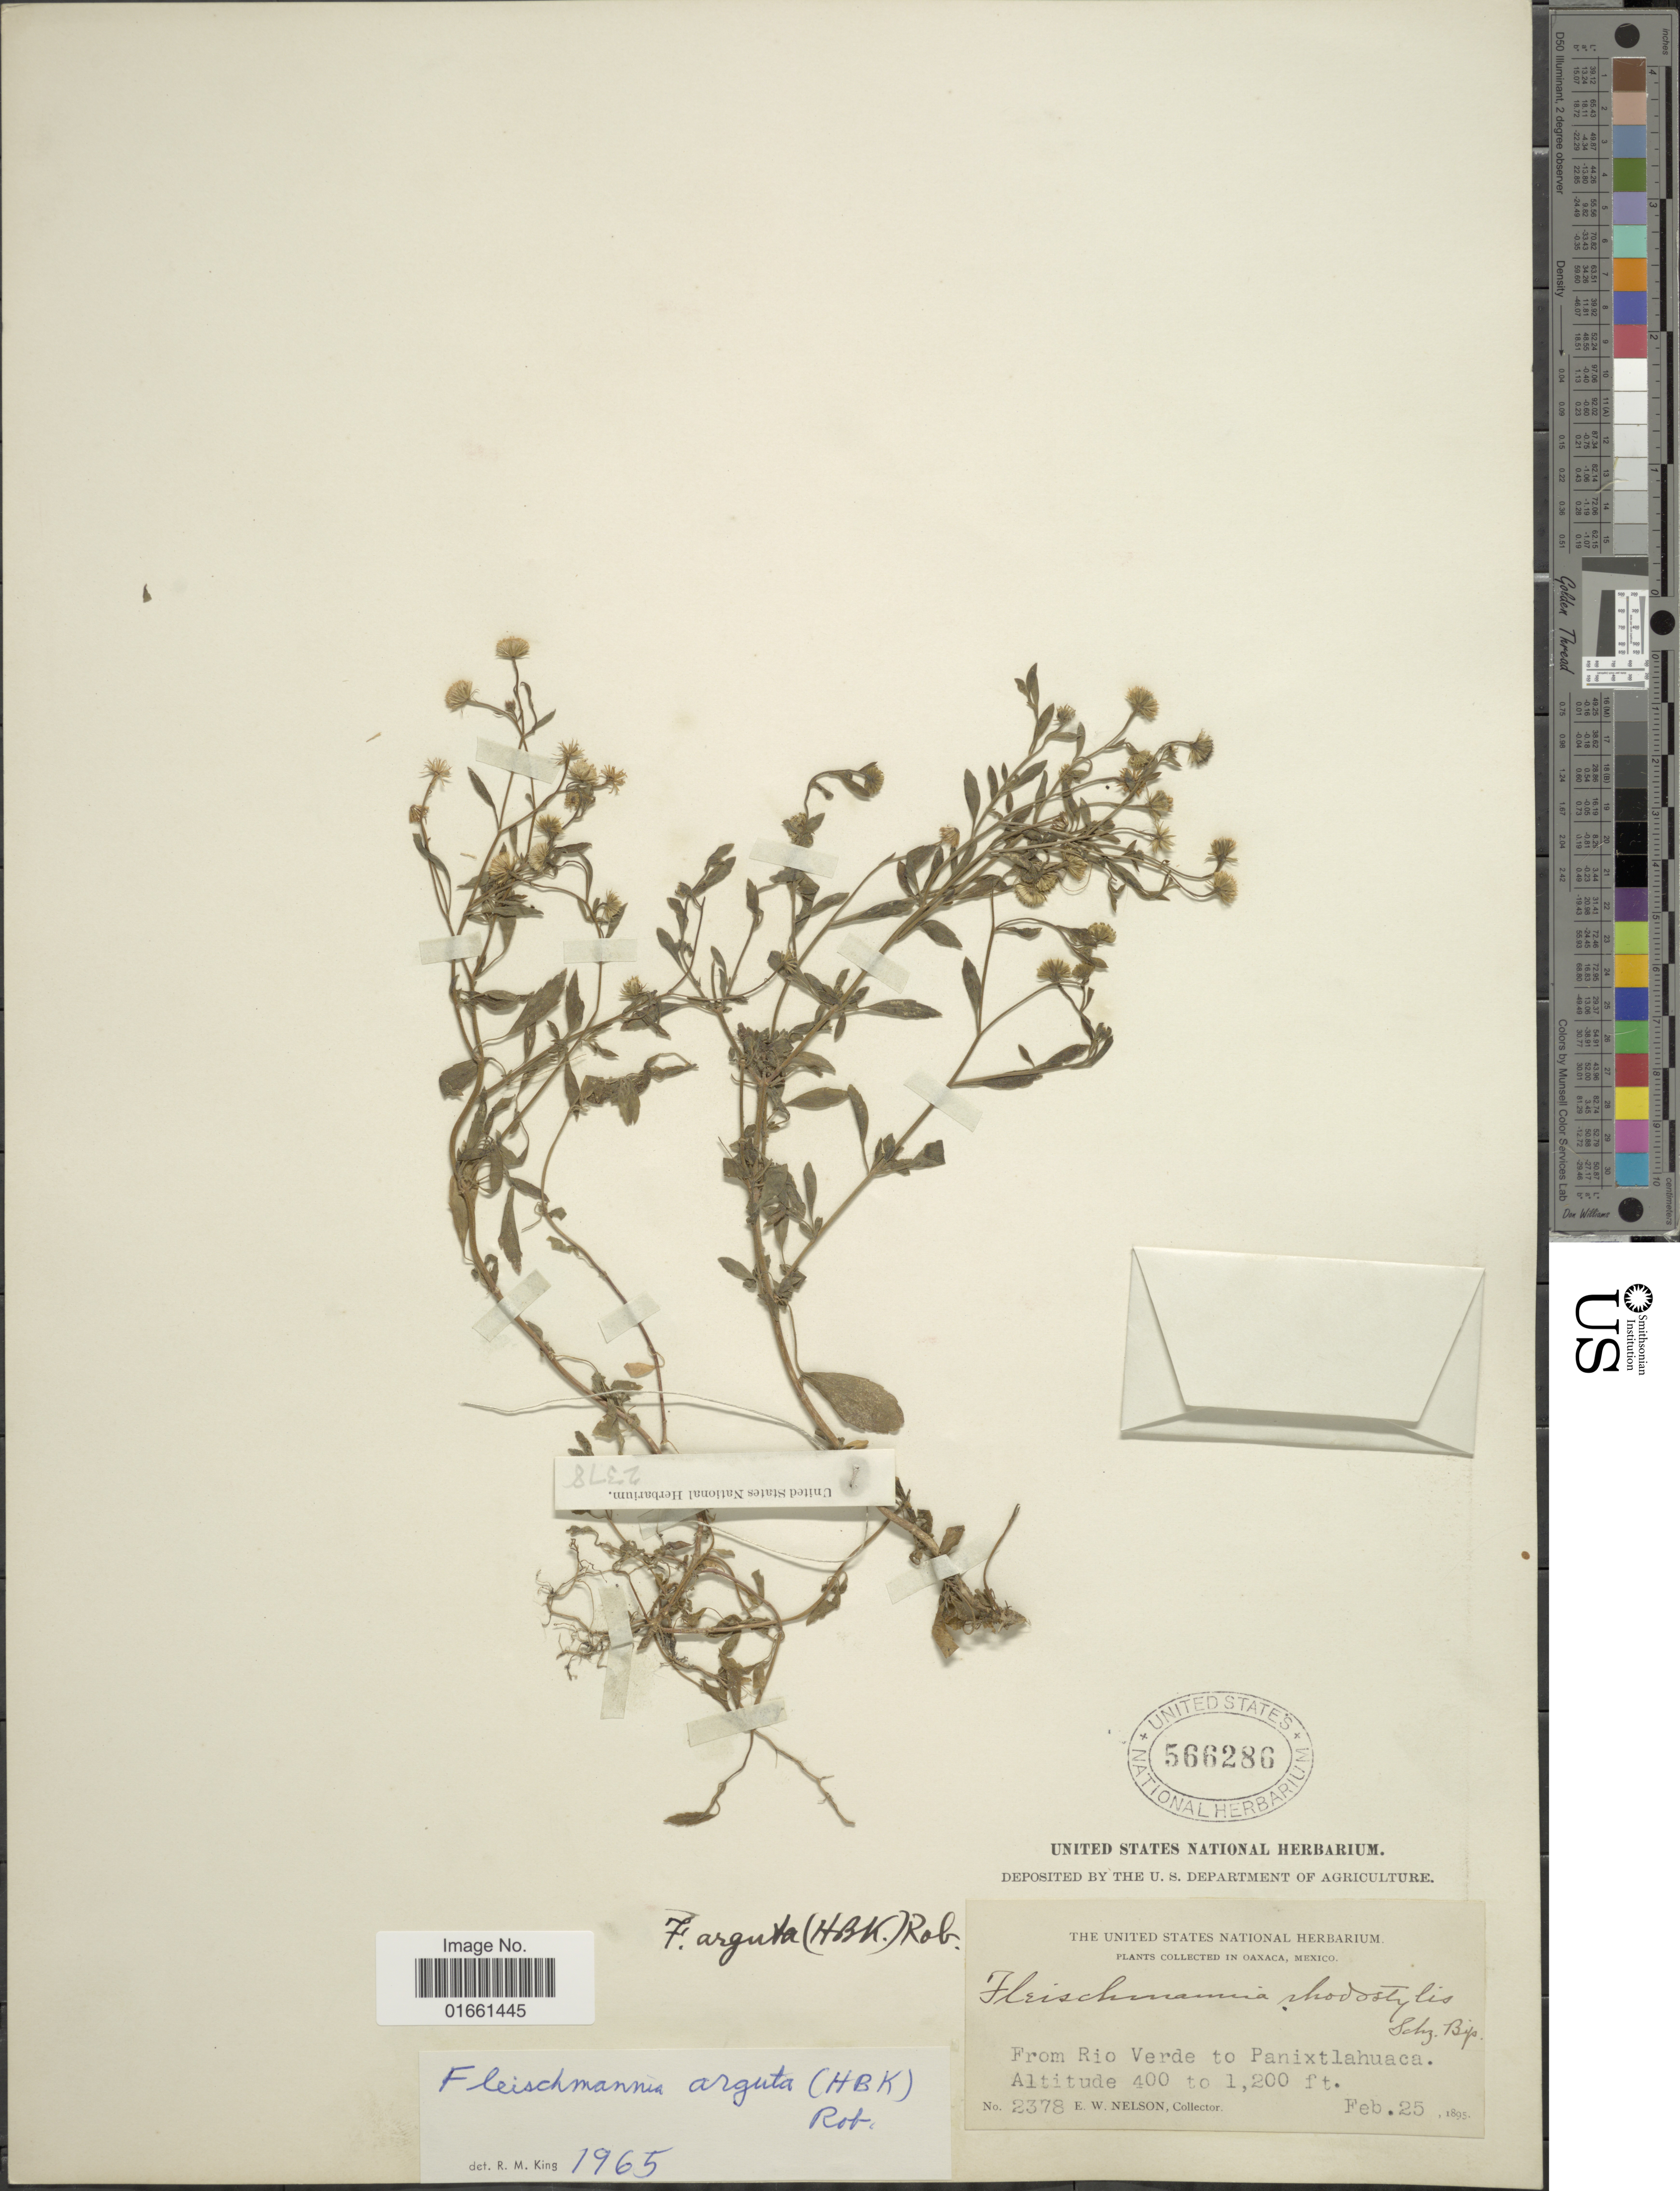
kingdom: Plantae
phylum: Tracheophyta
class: Magnoliopsida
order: Asterales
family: Asteraceae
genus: Fleischmannia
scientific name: Fleischmannia arguta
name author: (Kunth) B.L. Rob.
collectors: E. W. Nelson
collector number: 2378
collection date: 1895-02-25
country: Mexico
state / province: Oaxaca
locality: From Rio Verde to Panixtlahuaca.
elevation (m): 122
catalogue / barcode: US 566286